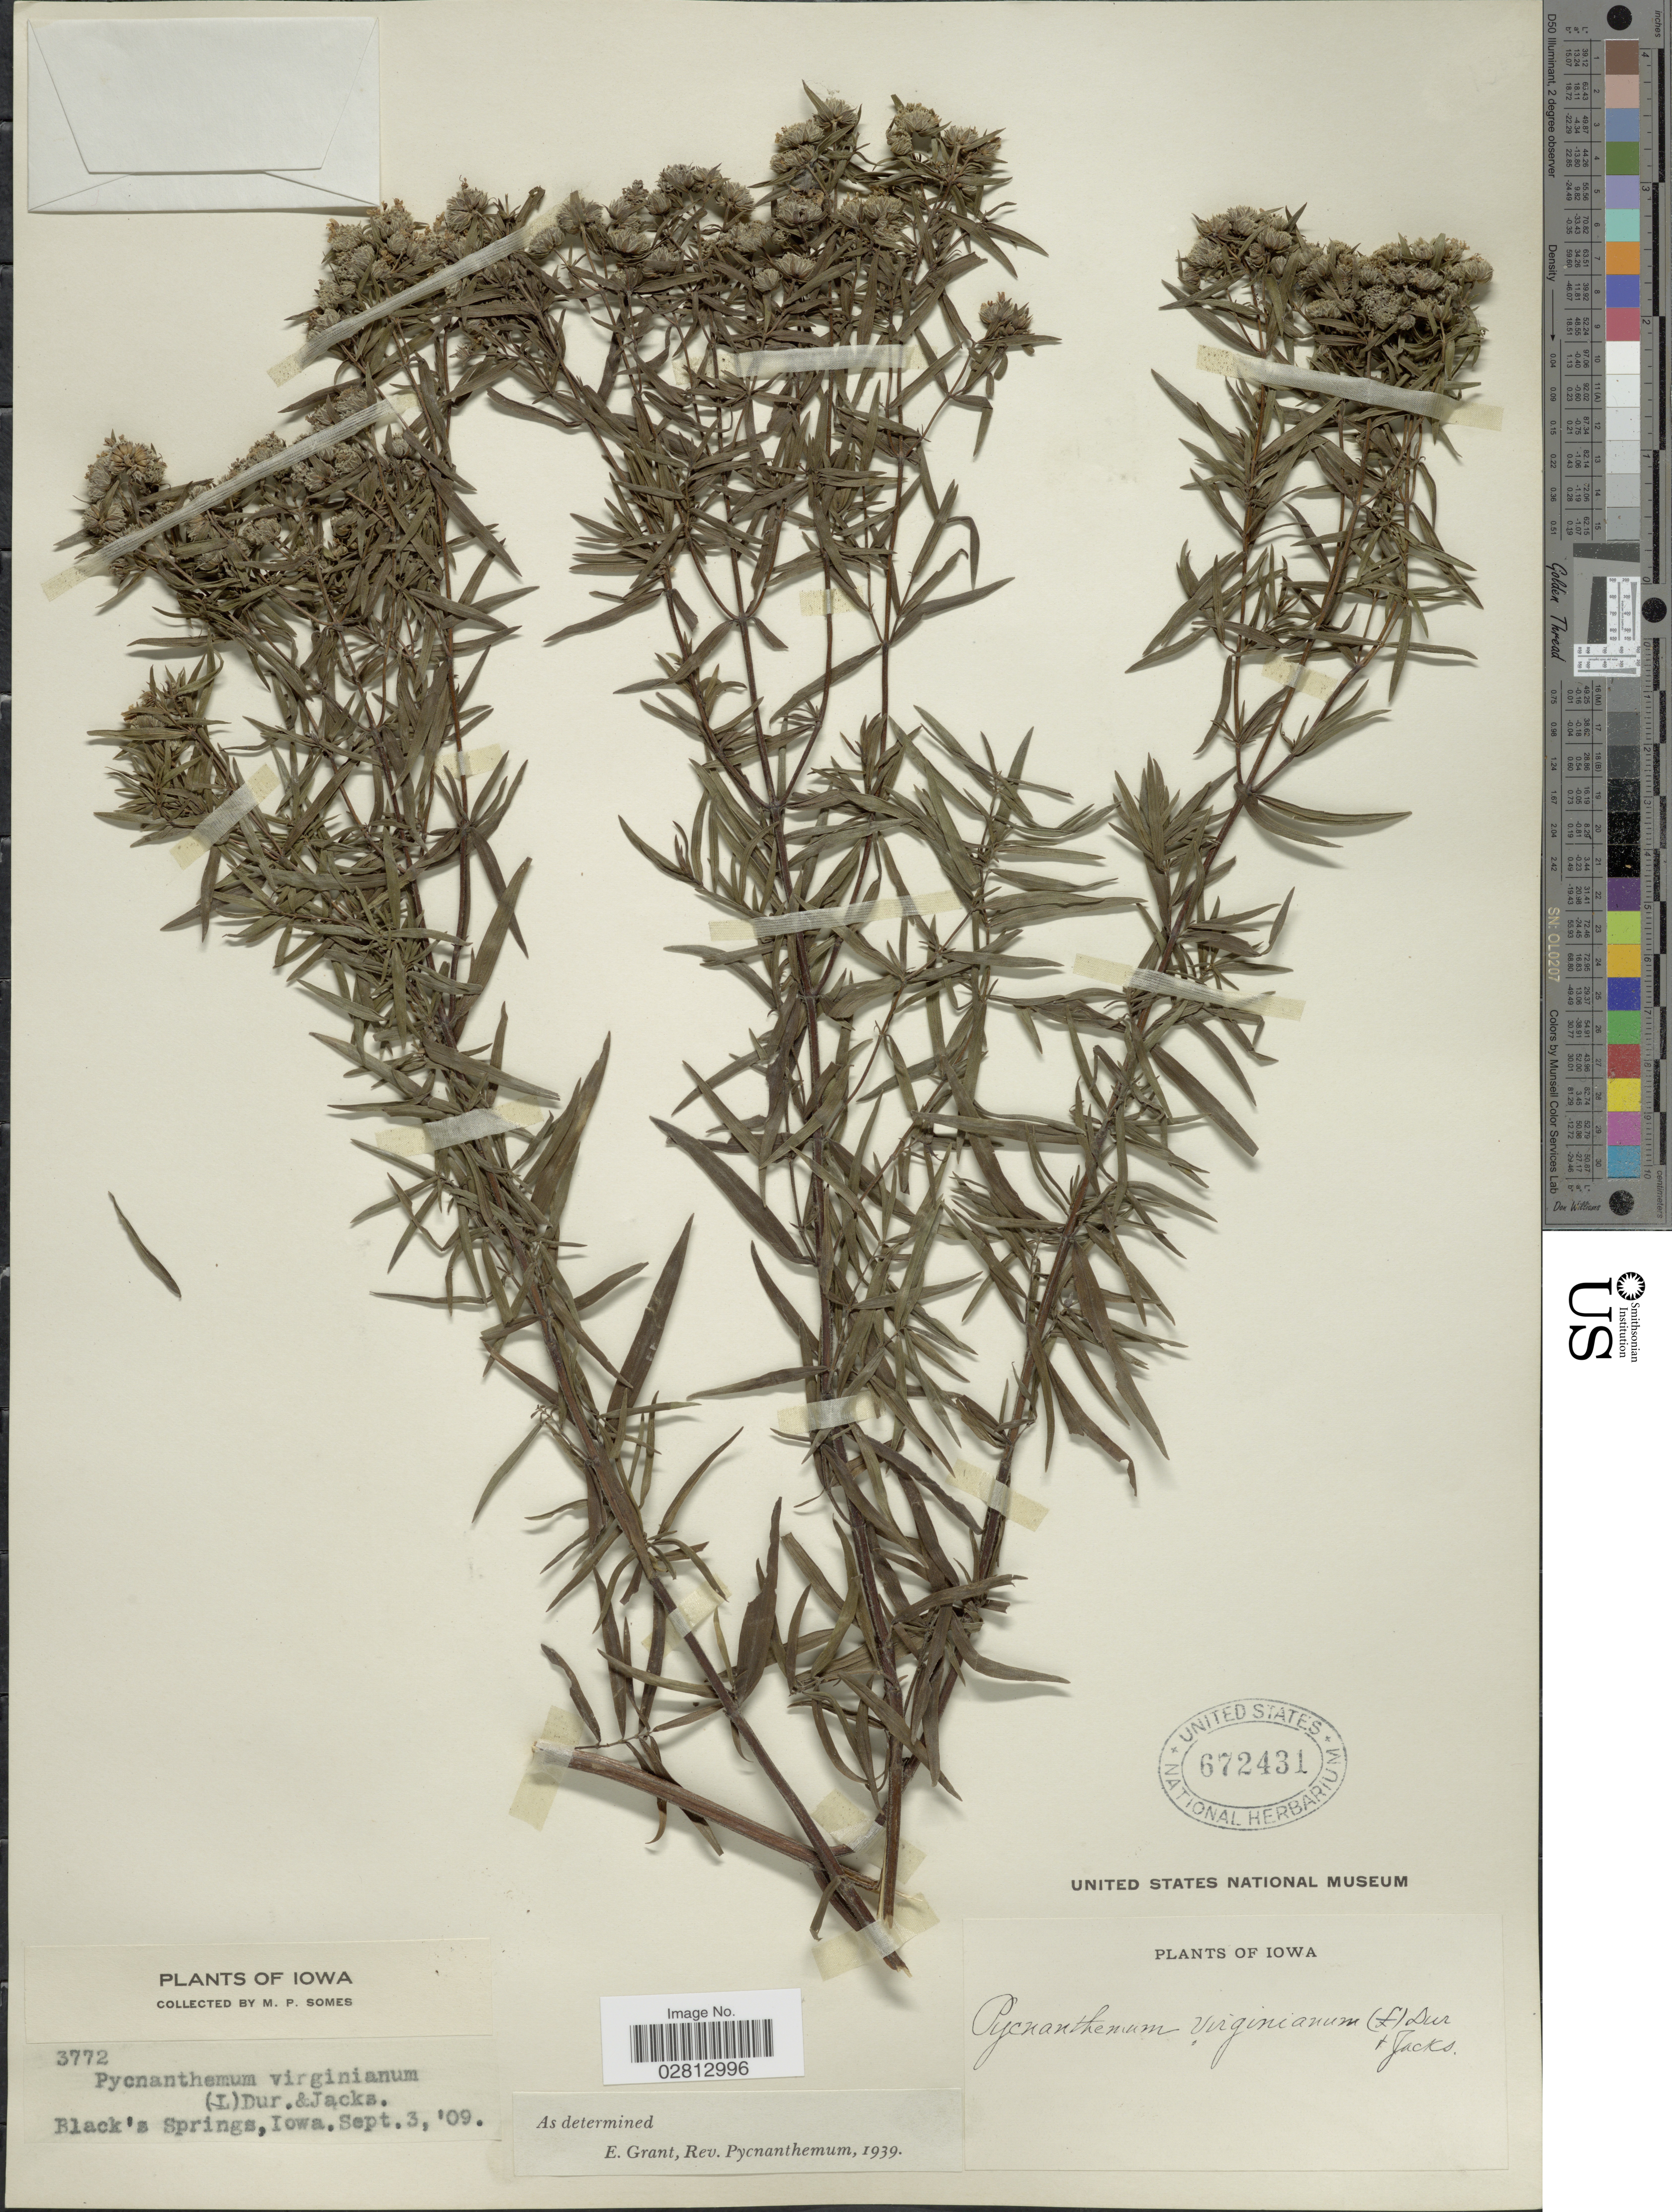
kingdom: Plantae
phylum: Tracheophyta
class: Magnoliopsida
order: Lamiales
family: Lamiaceae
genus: Pycnanthemum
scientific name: Pycnanthemum virginianum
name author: (L.) Durand & B.D. Jacks. ex B.L. Rob. & Fernald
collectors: M. Somes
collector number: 3772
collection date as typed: Transcribed d/m/y: 3/9/9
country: United States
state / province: Iowa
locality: Black's Springs.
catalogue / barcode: US 672431